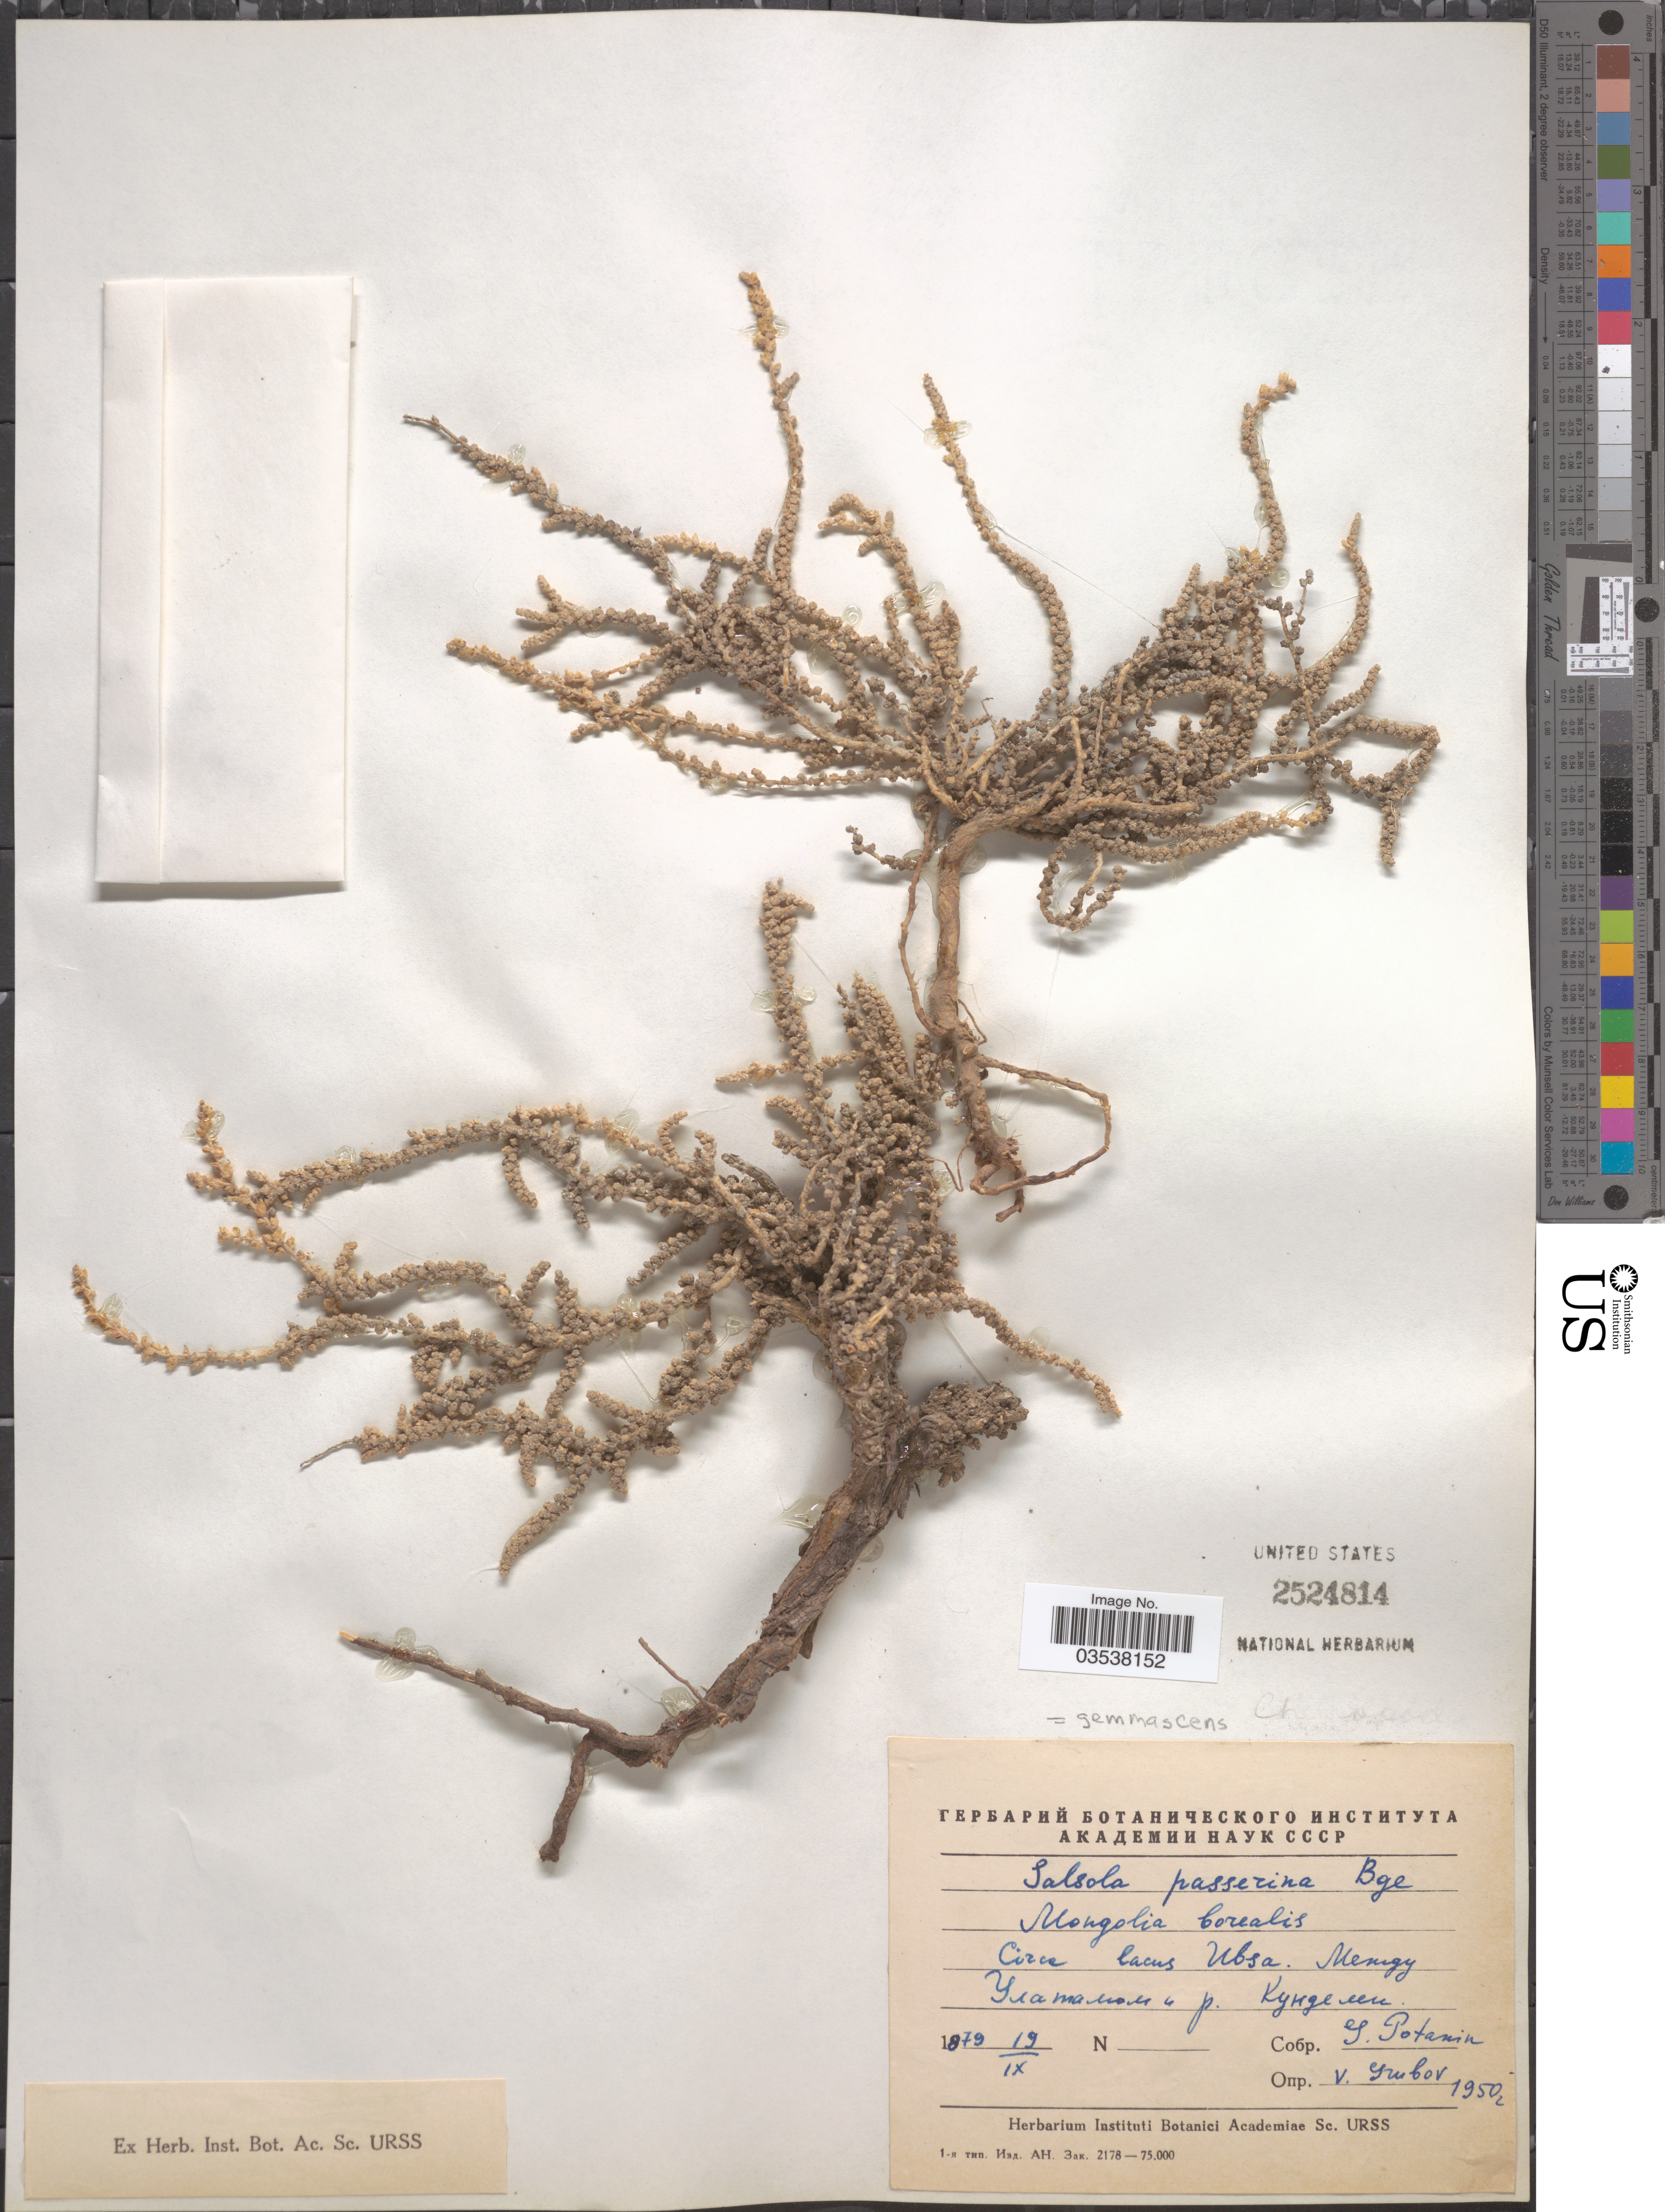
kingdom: Plantae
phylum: Tracheophyta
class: Magnoliopsida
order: Caryophyllales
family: Amaranthaceae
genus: Caroxylon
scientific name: Caroxylon passerinum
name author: (Bunge) Akhani & Roalson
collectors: G. Potanin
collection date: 1879-09-19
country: Mongolia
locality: Mongolia borealis. Circa lacus Ubsa. X.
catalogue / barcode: US 2524814